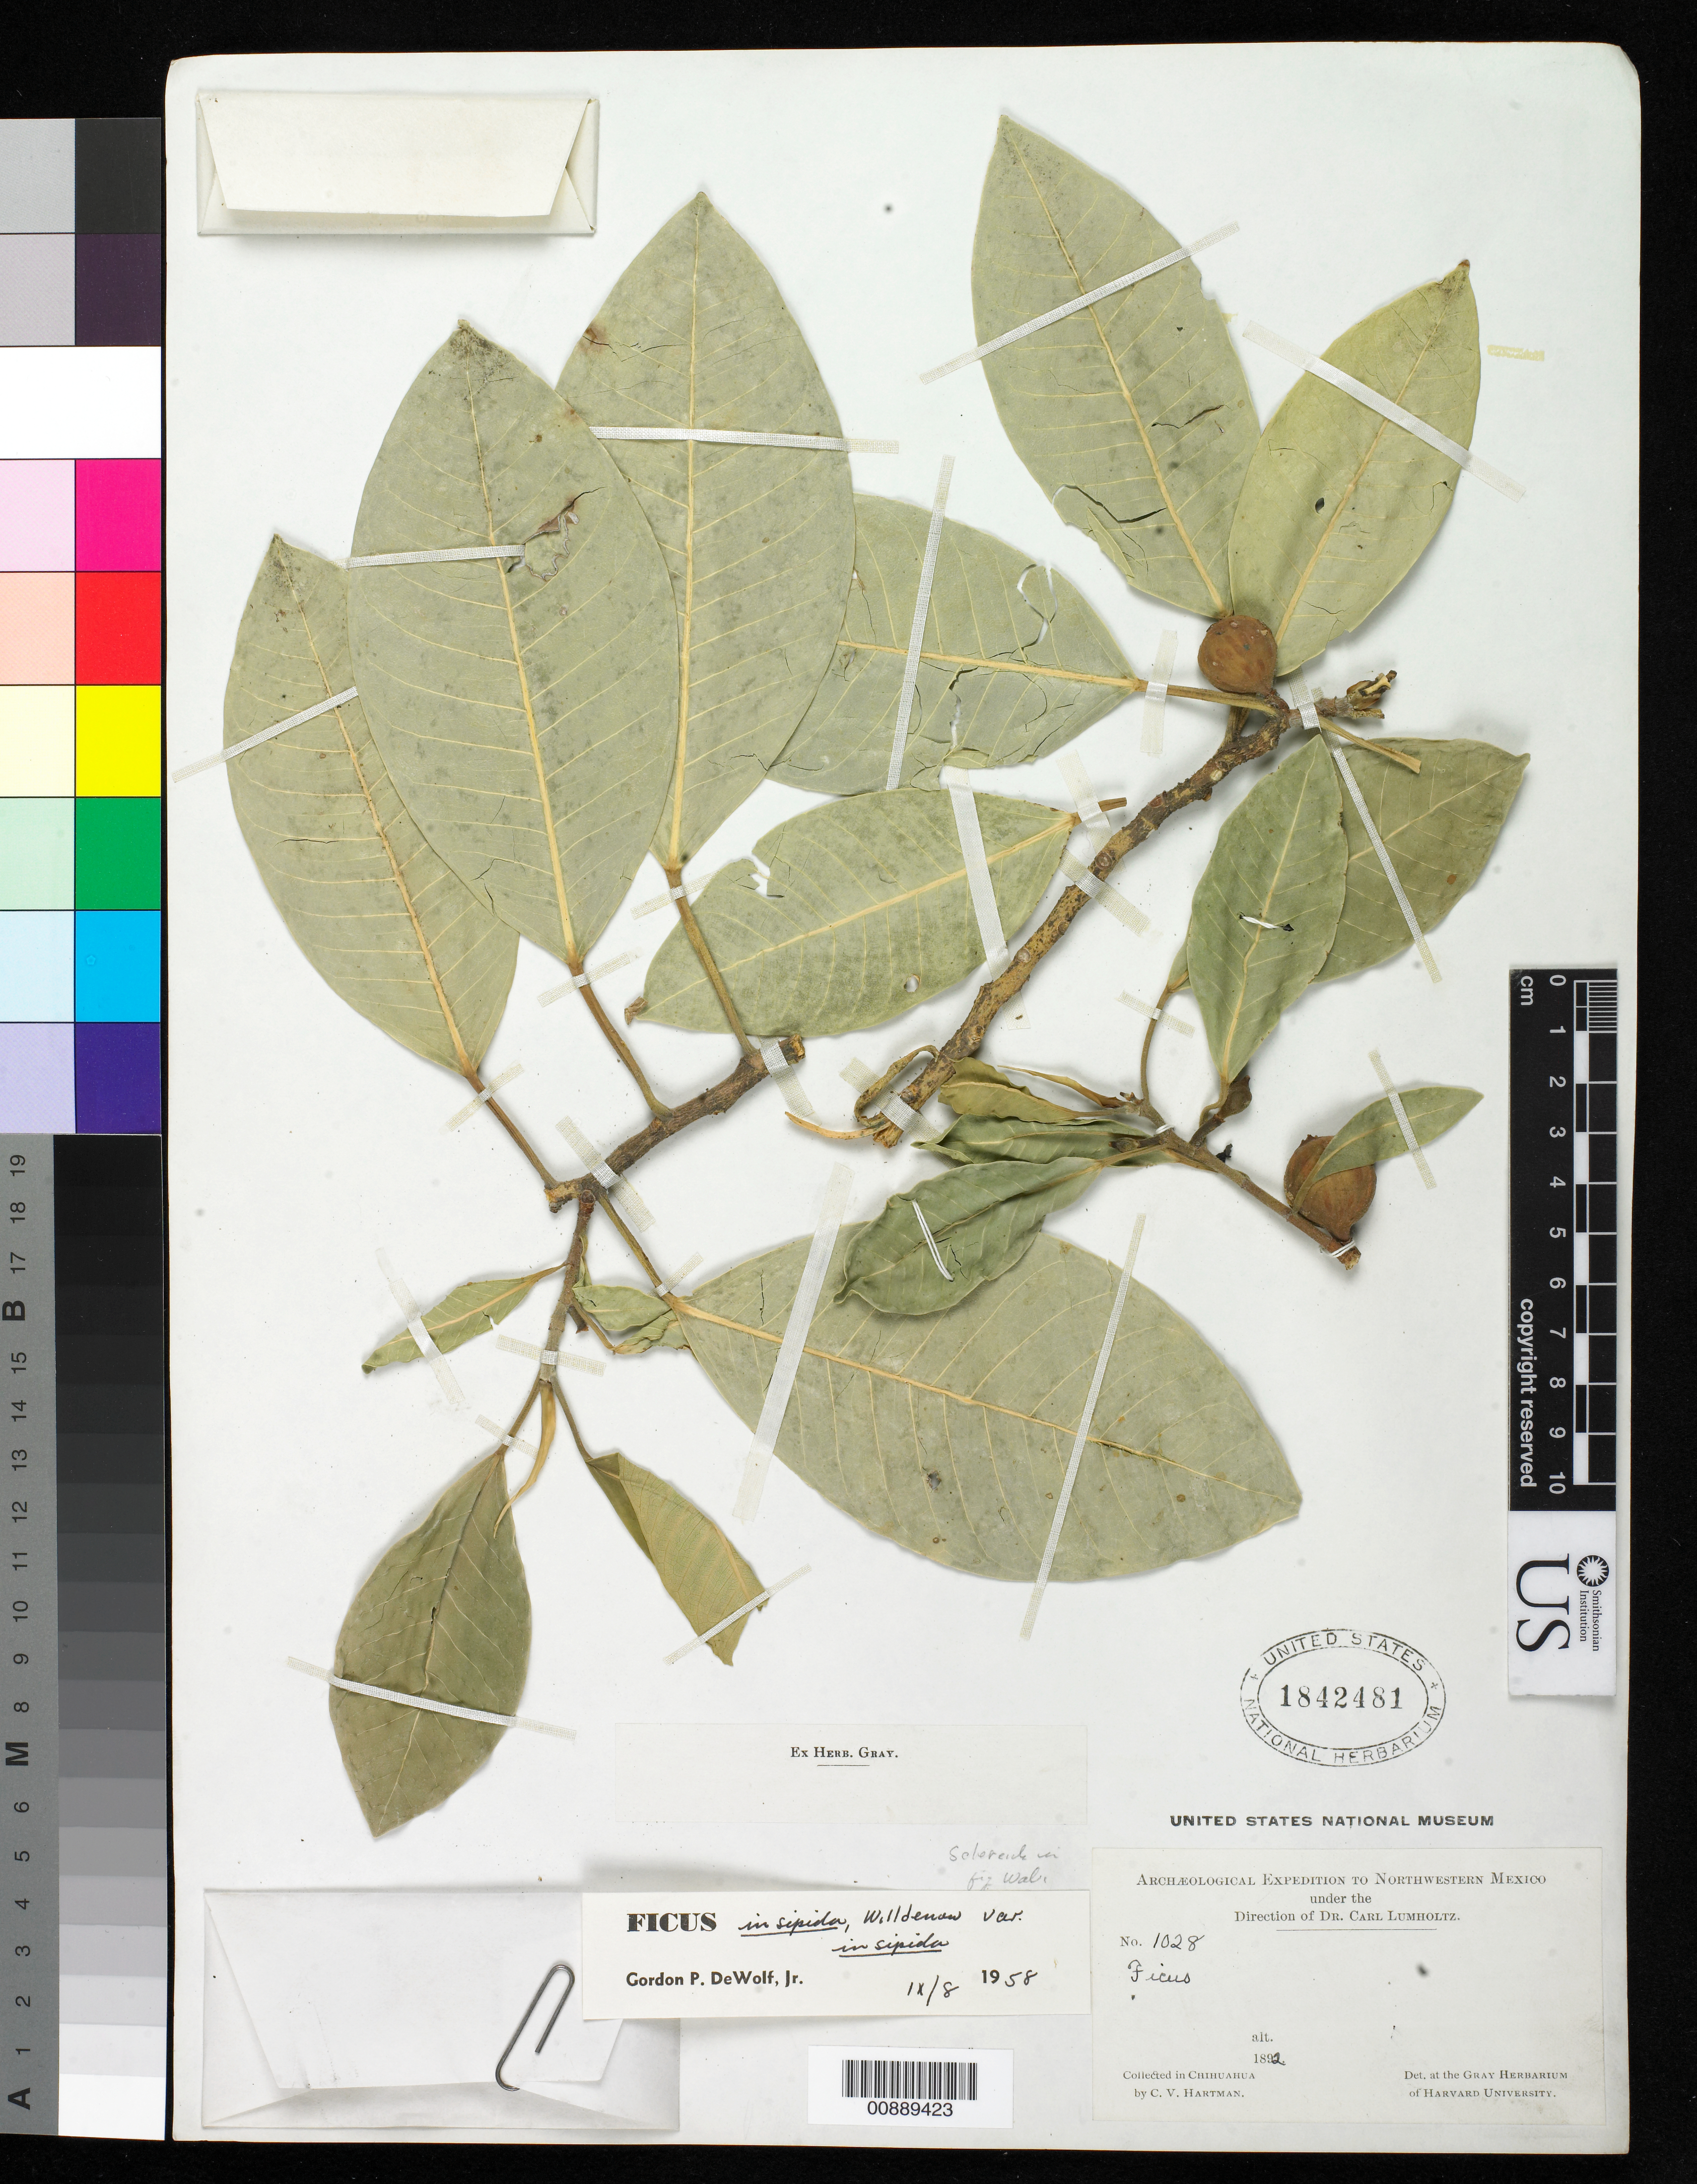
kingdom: Plantae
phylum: Tracheophyta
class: Magnoliopsida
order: Rosales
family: Moraceae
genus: Ficus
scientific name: Ficus mexicana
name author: (Miq.) Miq.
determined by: Cardoso Pederneiras, L.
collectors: C. V. Hartman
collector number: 1028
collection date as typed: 1892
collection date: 1892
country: Mexico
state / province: Chihuahua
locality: Chihuahua.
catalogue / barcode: US 1842481